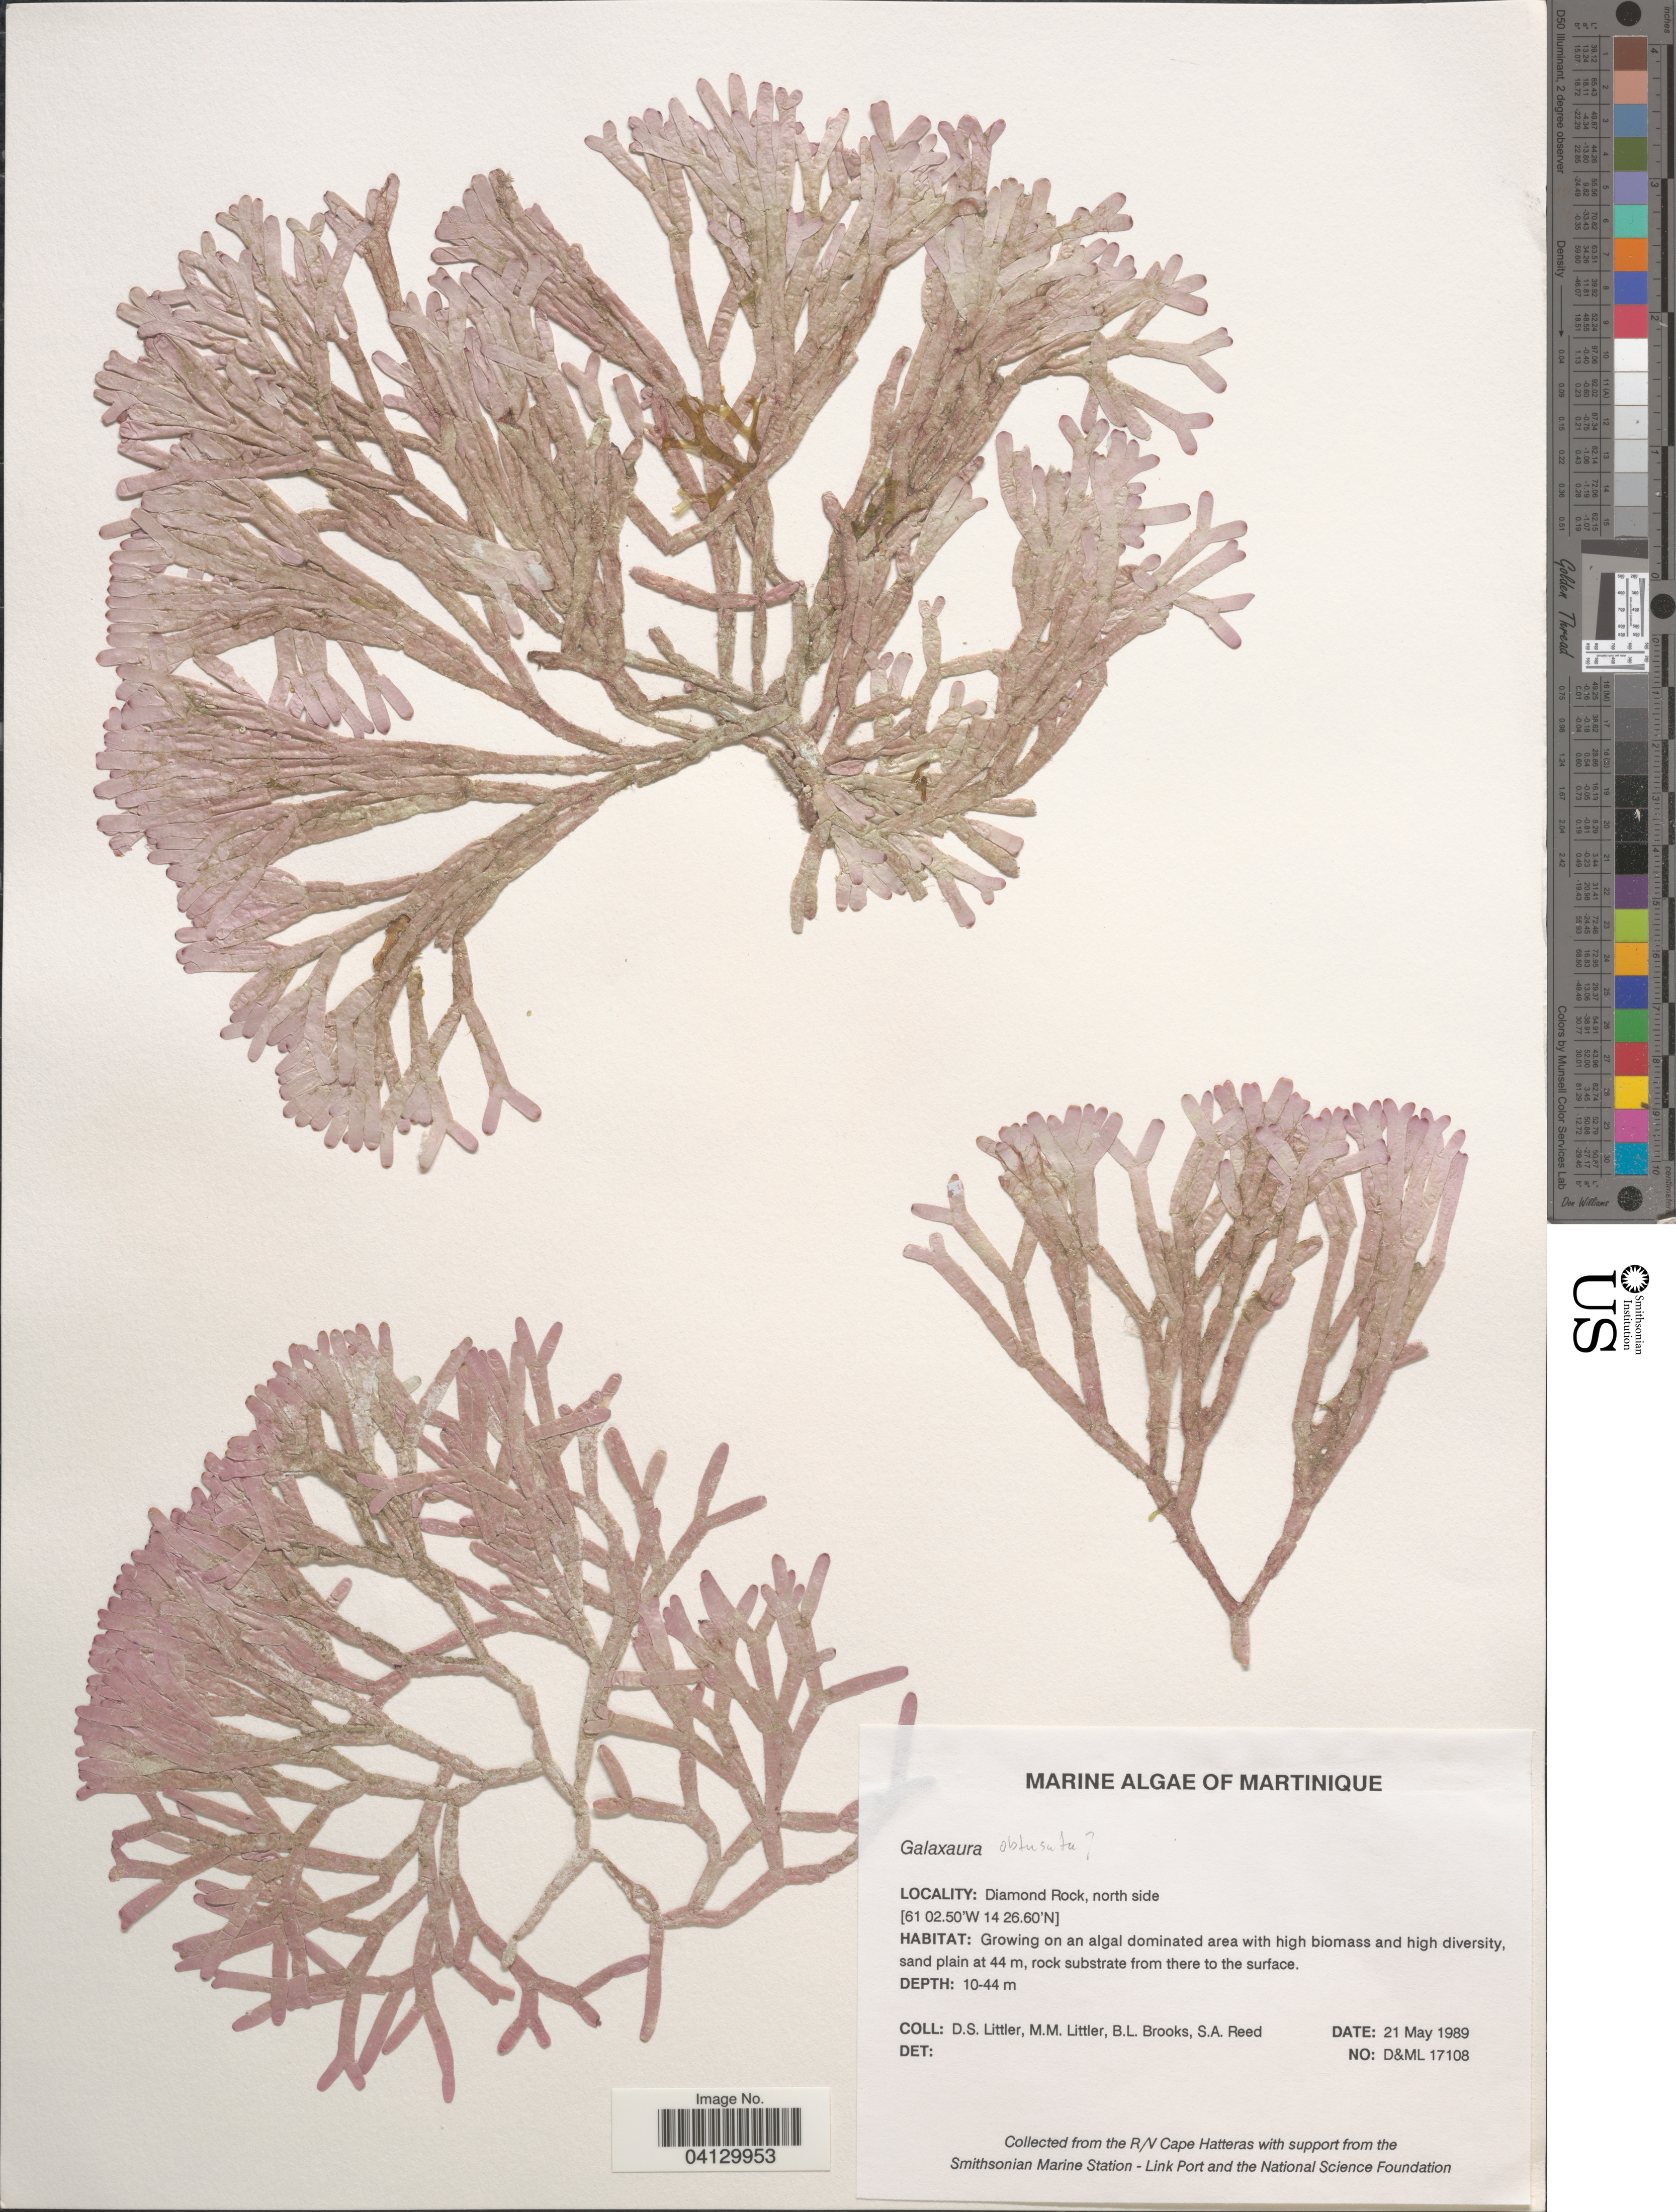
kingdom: Plantae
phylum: Rhodophyta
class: Florideophyceae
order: Nemaliales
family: Galaxauraceae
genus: Dichotomaria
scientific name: Dichotomaria obtusata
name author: (Ellis & Sol.) Lam.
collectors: D. S. Littler, B. Brooks & S. Reed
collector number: D&ML17108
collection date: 1989-05-21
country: Martinique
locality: Diamond Rock, north side.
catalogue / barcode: US 328803